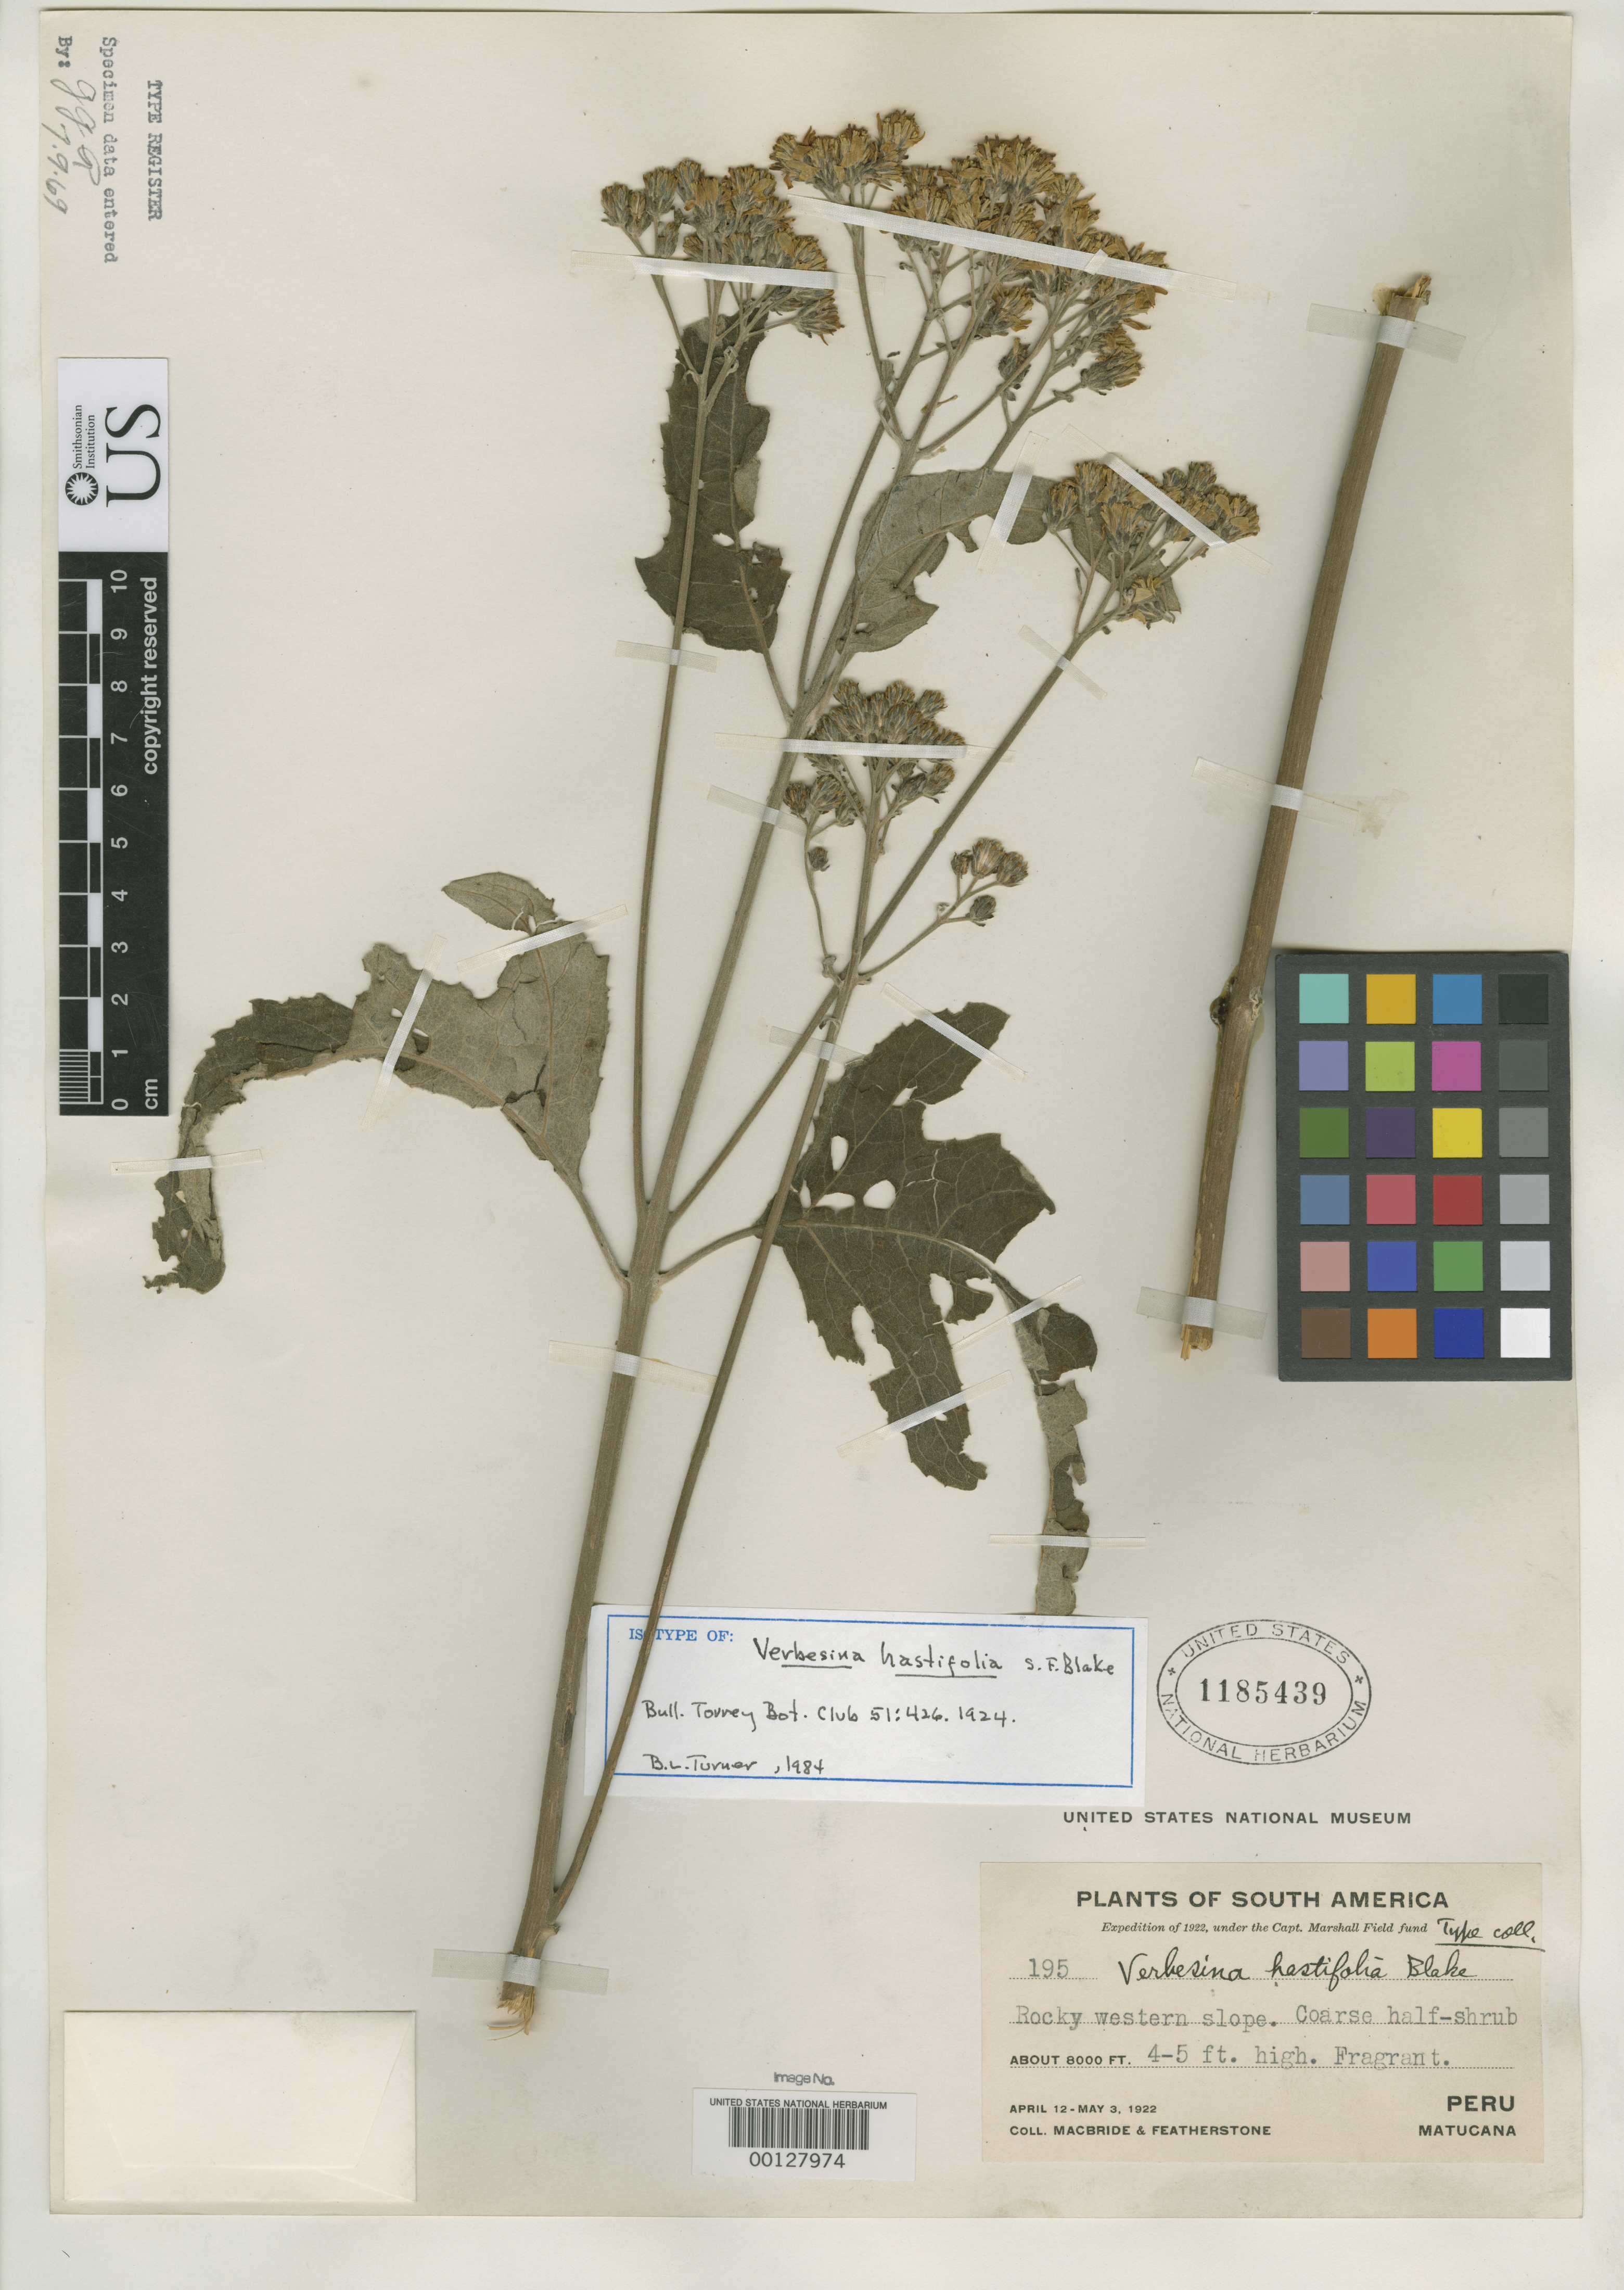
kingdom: Plantae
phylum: Tracheophyta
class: Magnoliopsida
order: Asterales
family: Asteraceae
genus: Verbesina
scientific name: Verbesina hastifolia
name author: S.F. Blake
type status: Isotype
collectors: J. F. Macbride & W. Featherstone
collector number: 195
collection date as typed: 12 Apr 1922 to 03 May 1922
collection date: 1922-04-12/1922-05-03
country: Peru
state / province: Lima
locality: Matucana.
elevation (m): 2440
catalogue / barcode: US 1185439